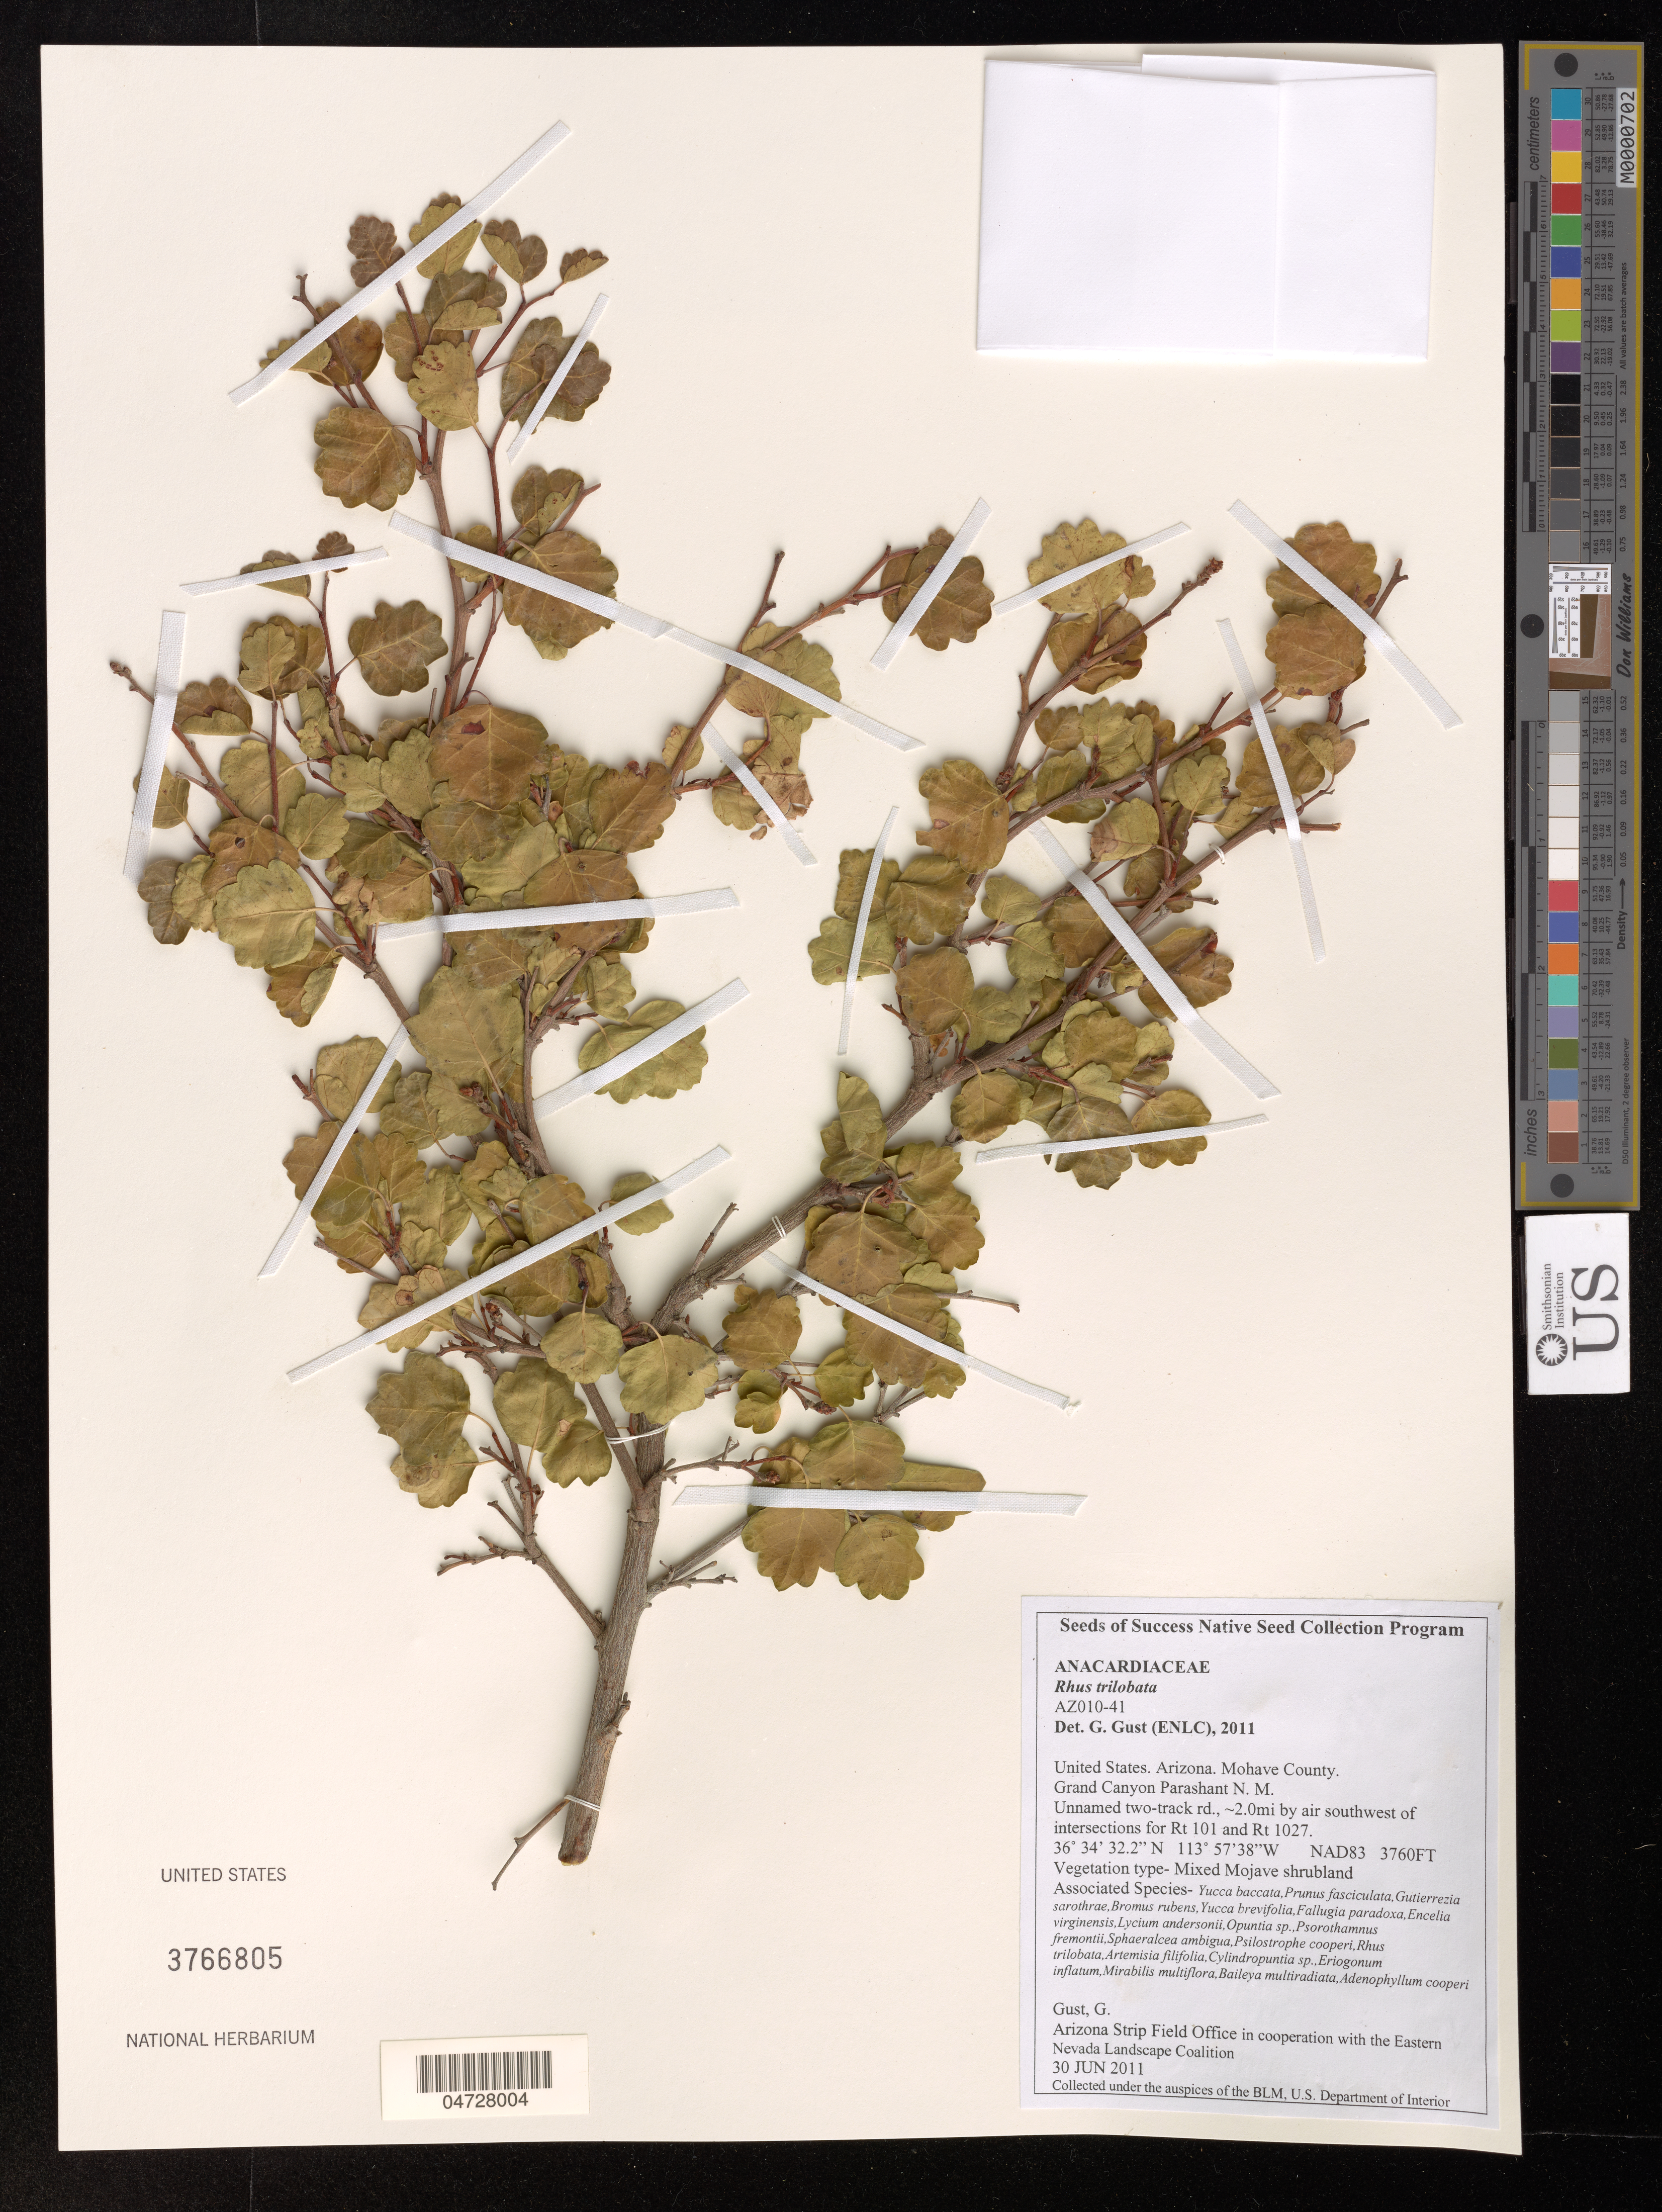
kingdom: Plantae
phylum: Tracheophyta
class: Magnoliopsida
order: Sapindales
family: Anacardiaceae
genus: Rhus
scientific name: Rhus trilobata var. typica Munz & Sloane ined.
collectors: G. Gust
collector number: AZ010-41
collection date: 2011-06-30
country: United States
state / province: Arizona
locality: Mohave County. Grand Canyon Parashant N. M. Grand Wash on RT 1061, 2.1 mi by air south of intersection with RT 1007 (Nutter Twists Rd.).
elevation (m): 1146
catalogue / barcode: US 3766805